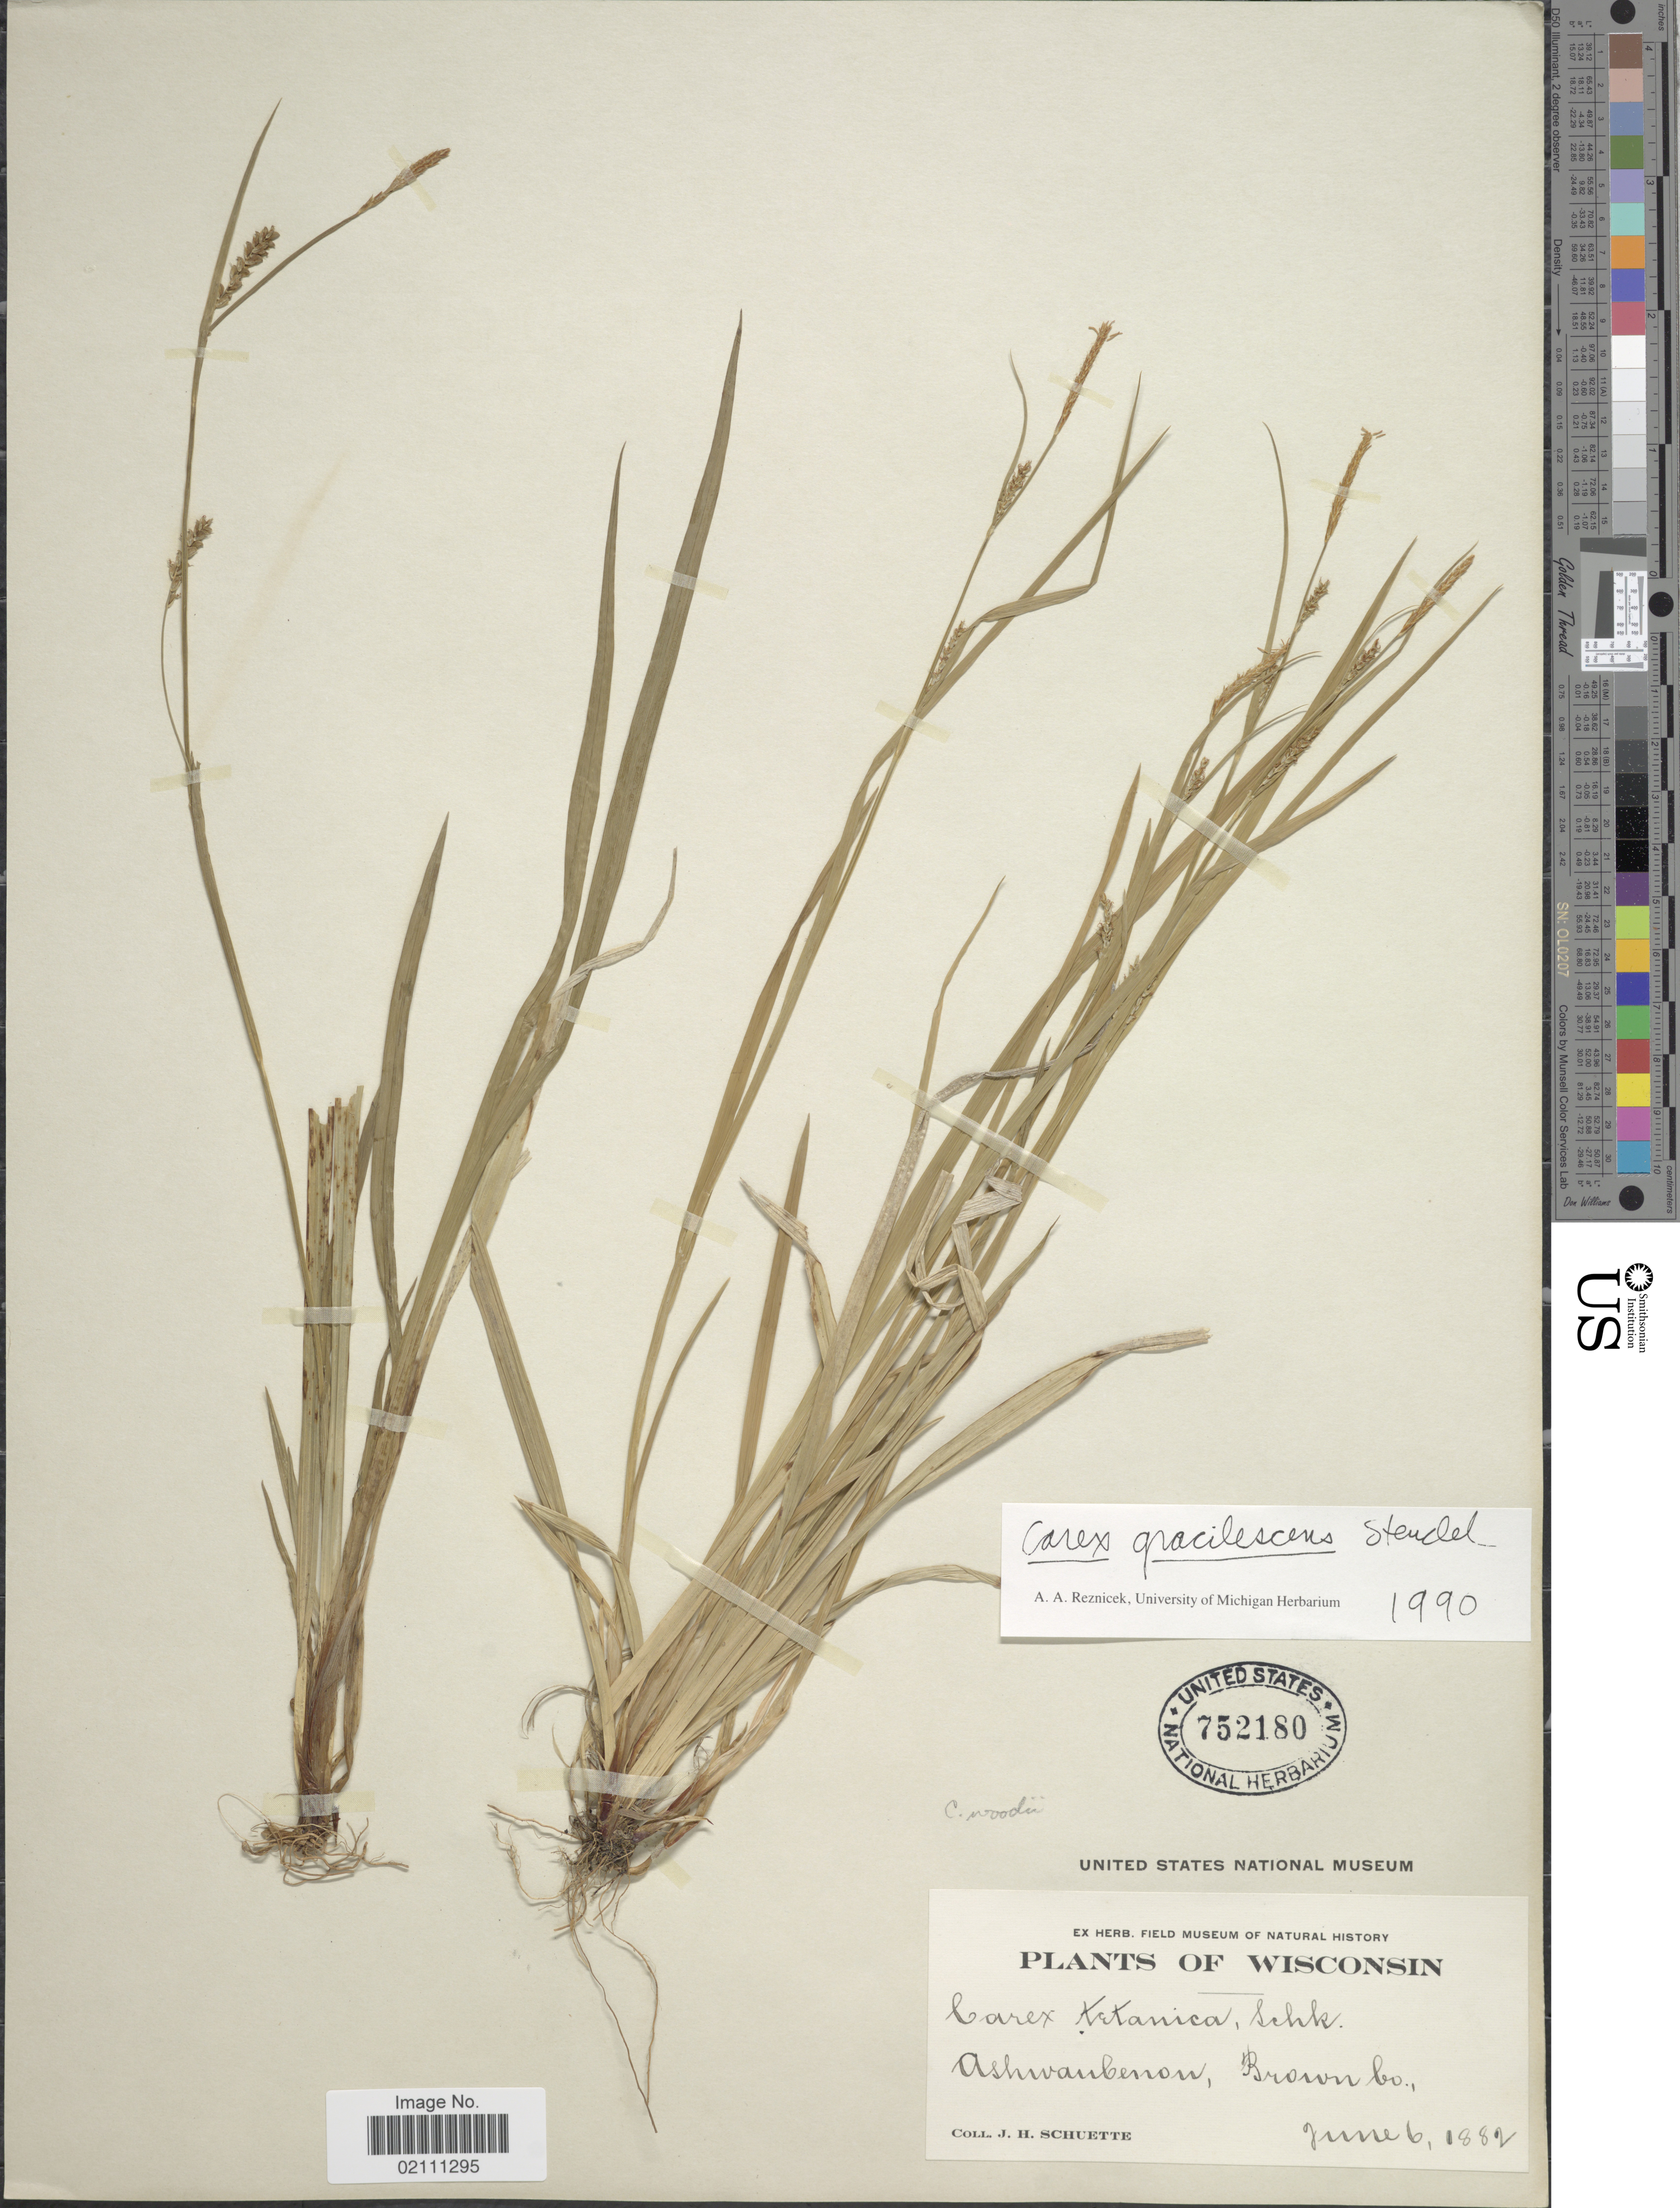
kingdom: Plantae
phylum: Tracheophyta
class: Liliopsida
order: Poales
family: Cyperaceae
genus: Carex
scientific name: Carex gracilescens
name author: Steud.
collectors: J. H. Schuette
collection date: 1882-06-06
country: United States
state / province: Wisconsin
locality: Ashwaubenon, Brown Co.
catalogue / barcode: US 752180